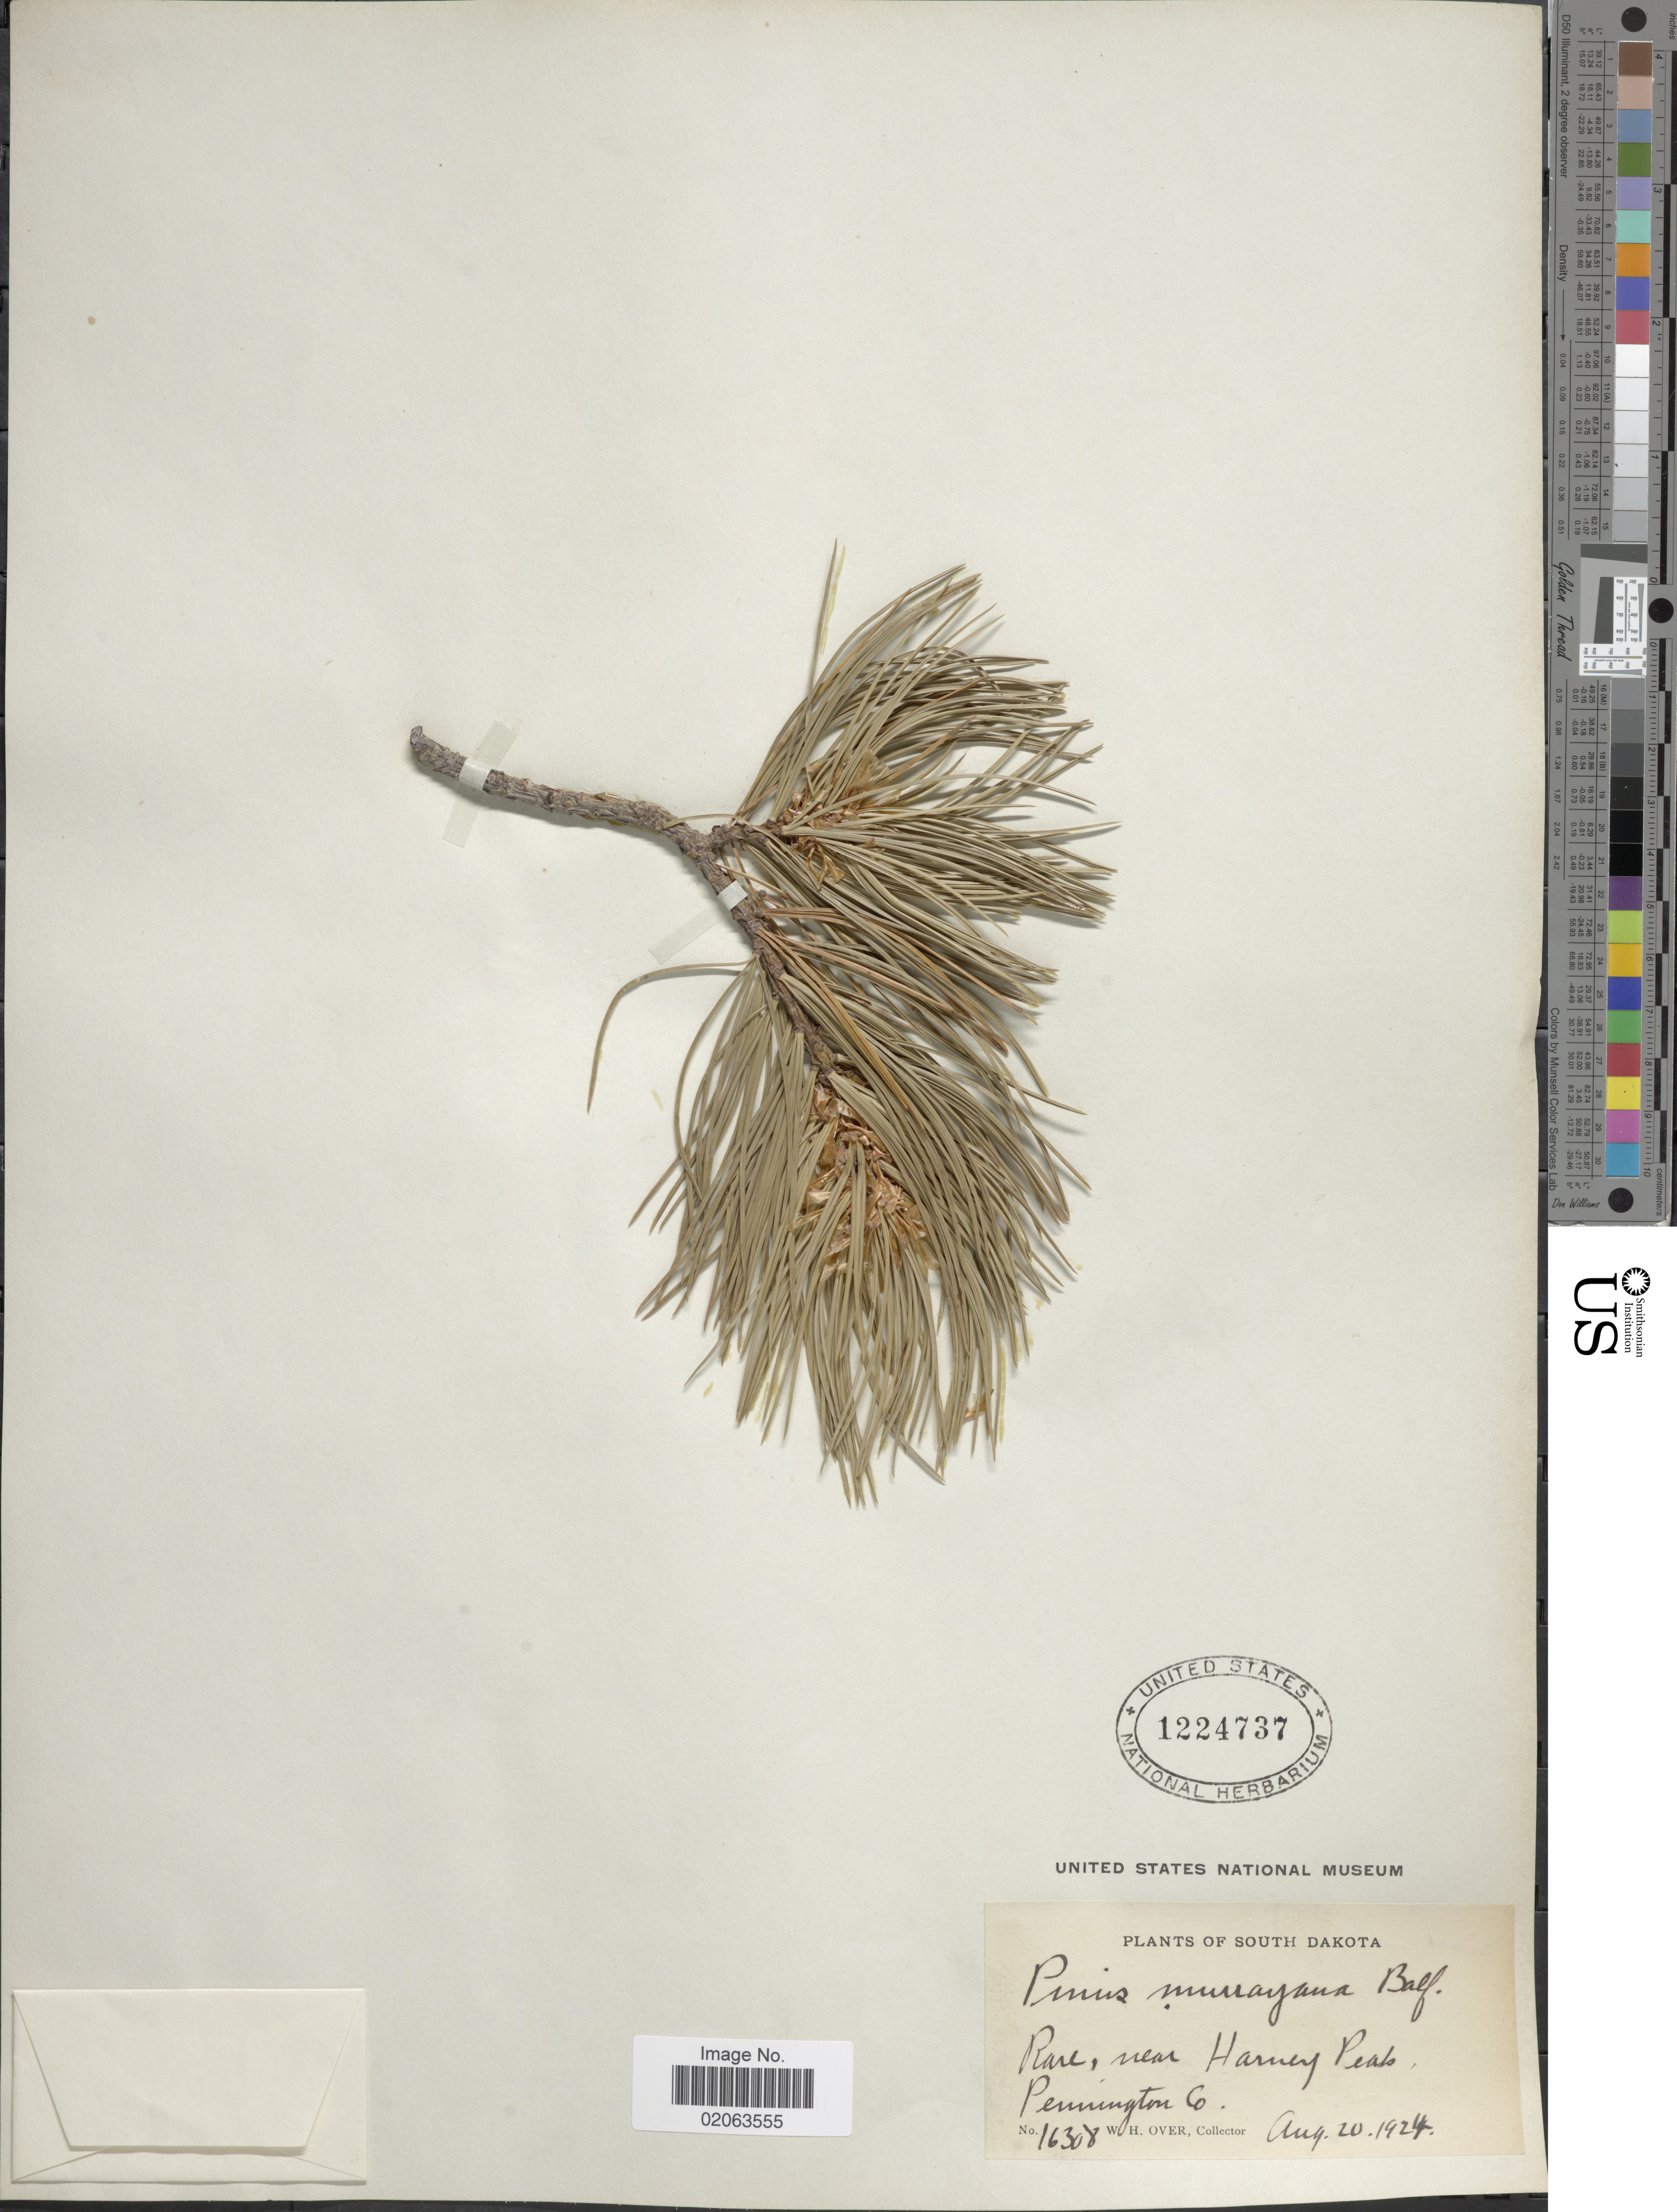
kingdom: Plantae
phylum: Tracheophyta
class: Pinopsida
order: Pinales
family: Pinaceae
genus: Pinus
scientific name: Pinus contorta var. latifolia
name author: Engelm. ex S. Watson in C. King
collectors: W. Over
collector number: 16308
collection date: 1924-08-20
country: United States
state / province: South Dakota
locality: near Harney Peak Pennington Co.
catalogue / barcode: US 1224737